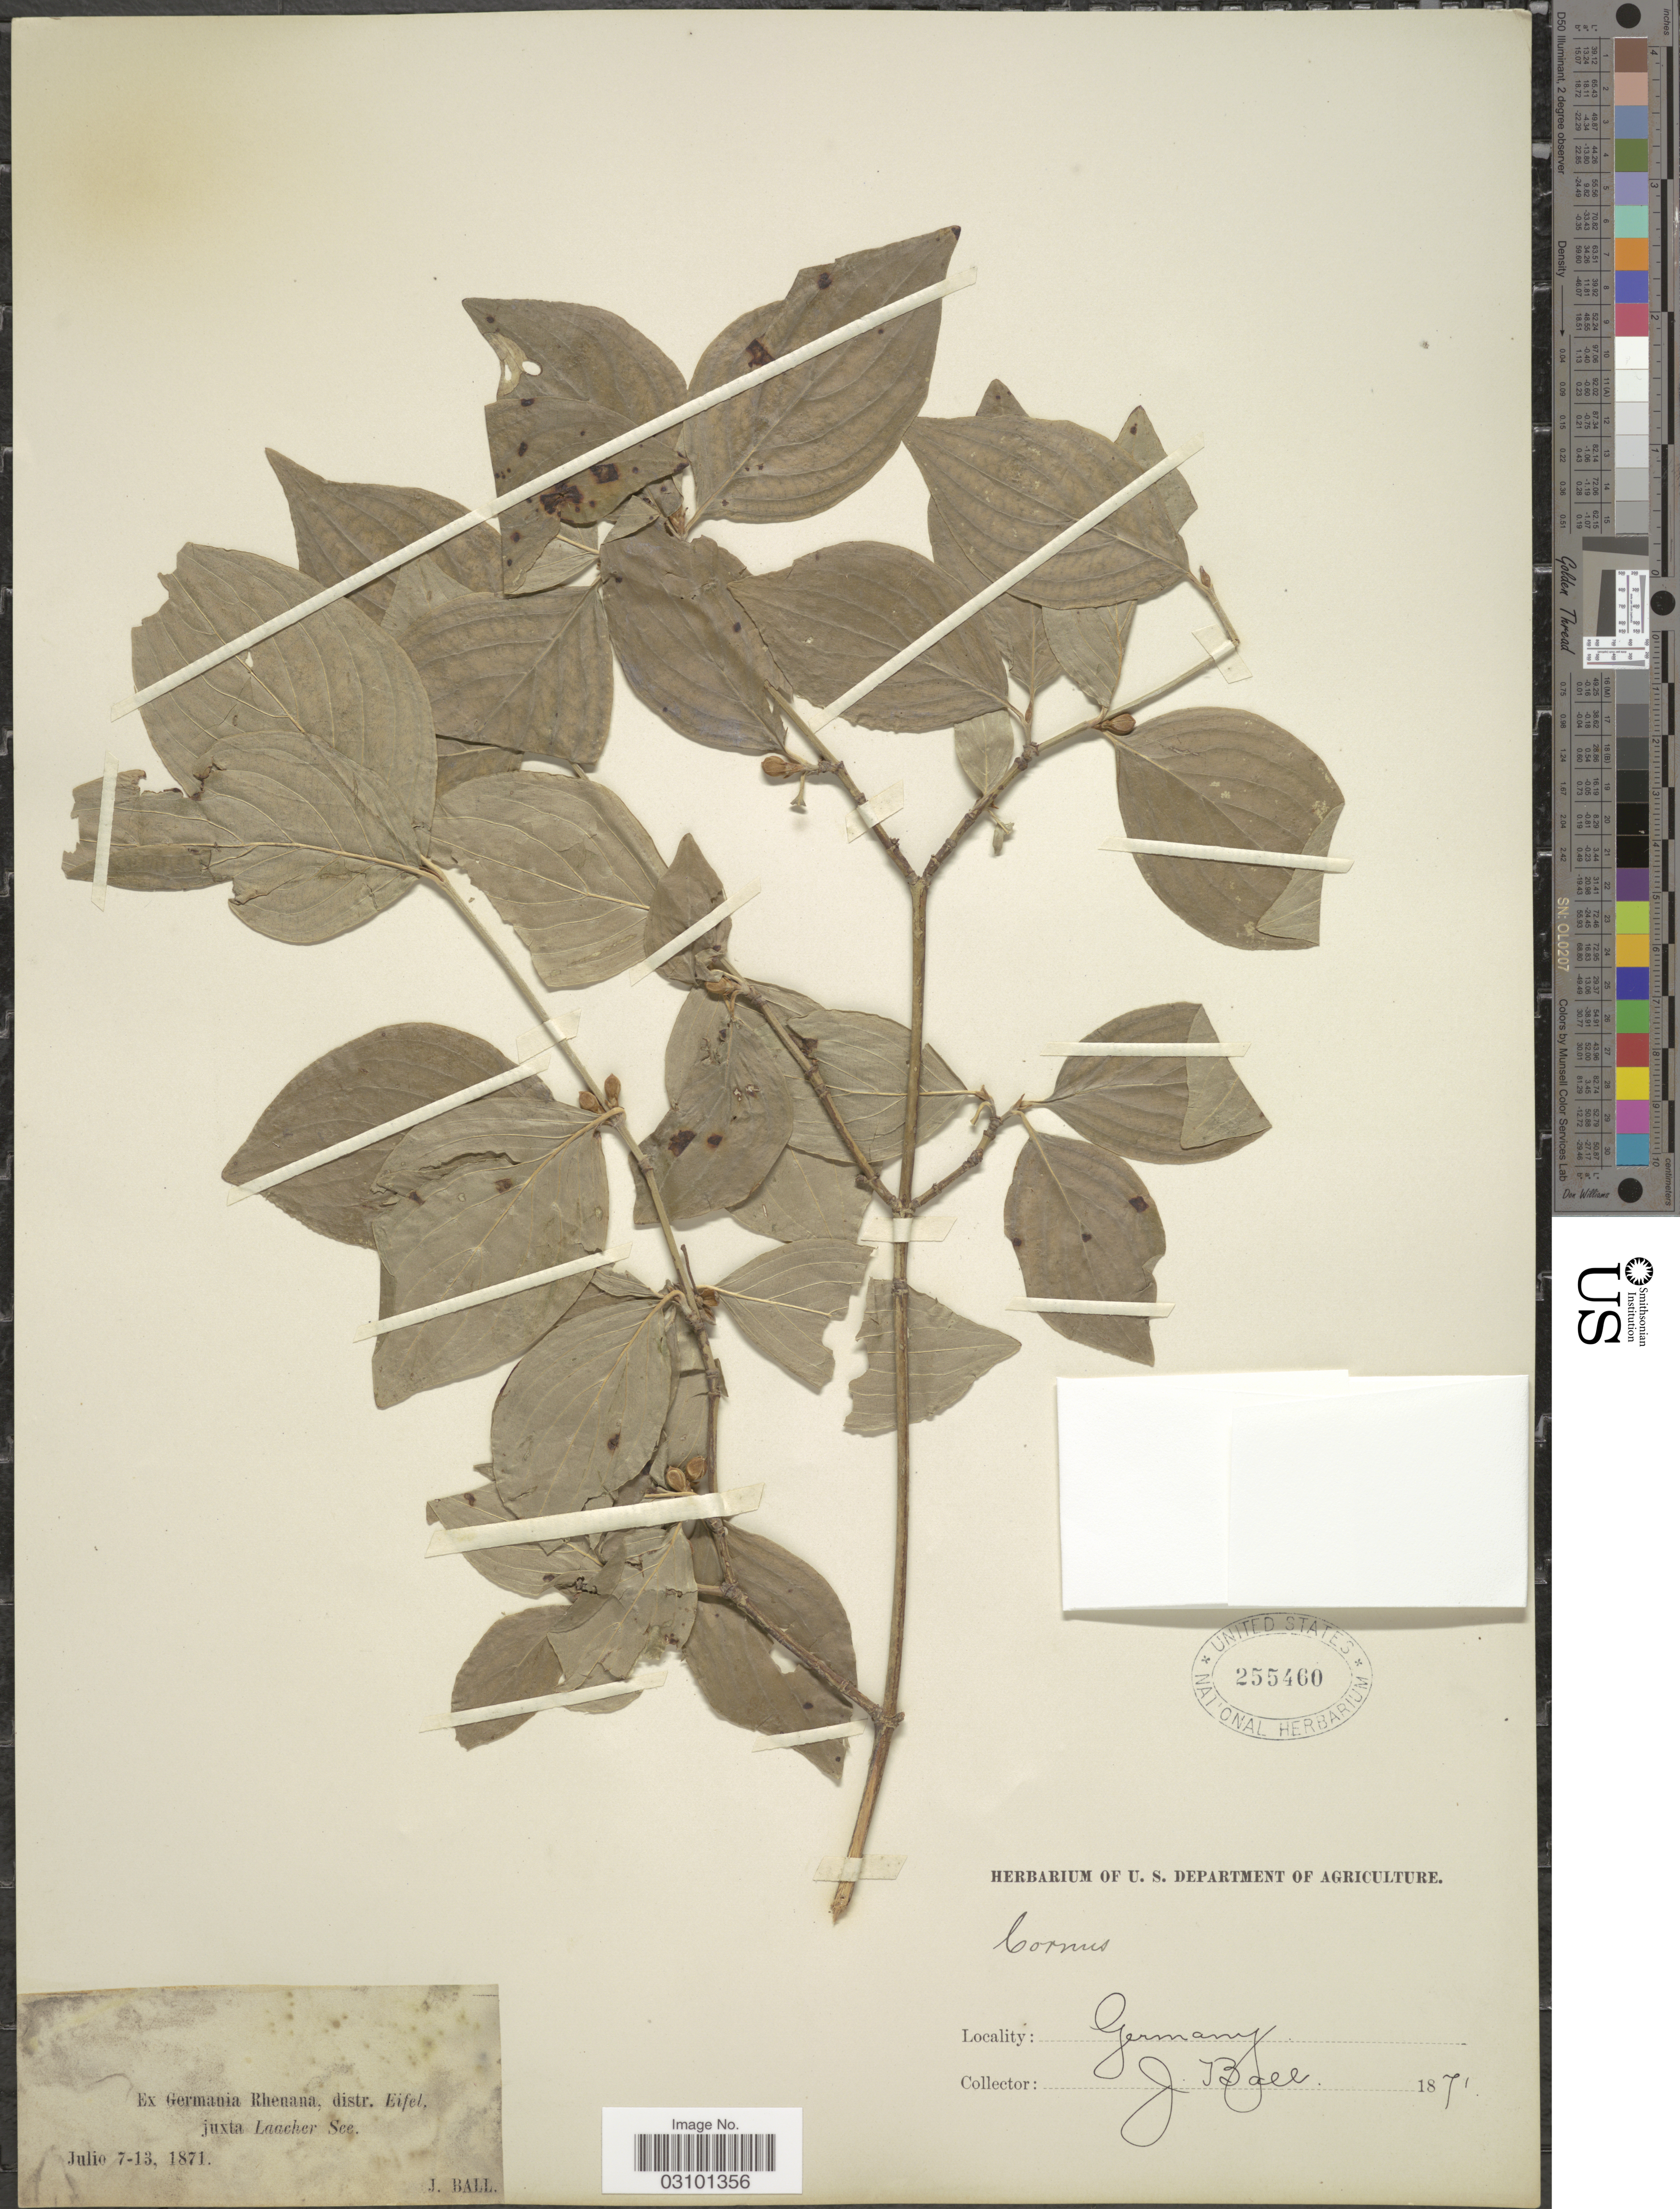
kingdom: Plantae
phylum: Tracheophyta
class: Magnoliopsida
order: Cornales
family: Cornaceae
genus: Cornus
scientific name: Cornus mas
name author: L.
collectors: J. Ball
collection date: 1871-07-07/1871-07-13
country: Germany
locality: Ex Germania Rhenana, distr. Eifel, juxta Laacher See.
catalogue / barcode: US 255460